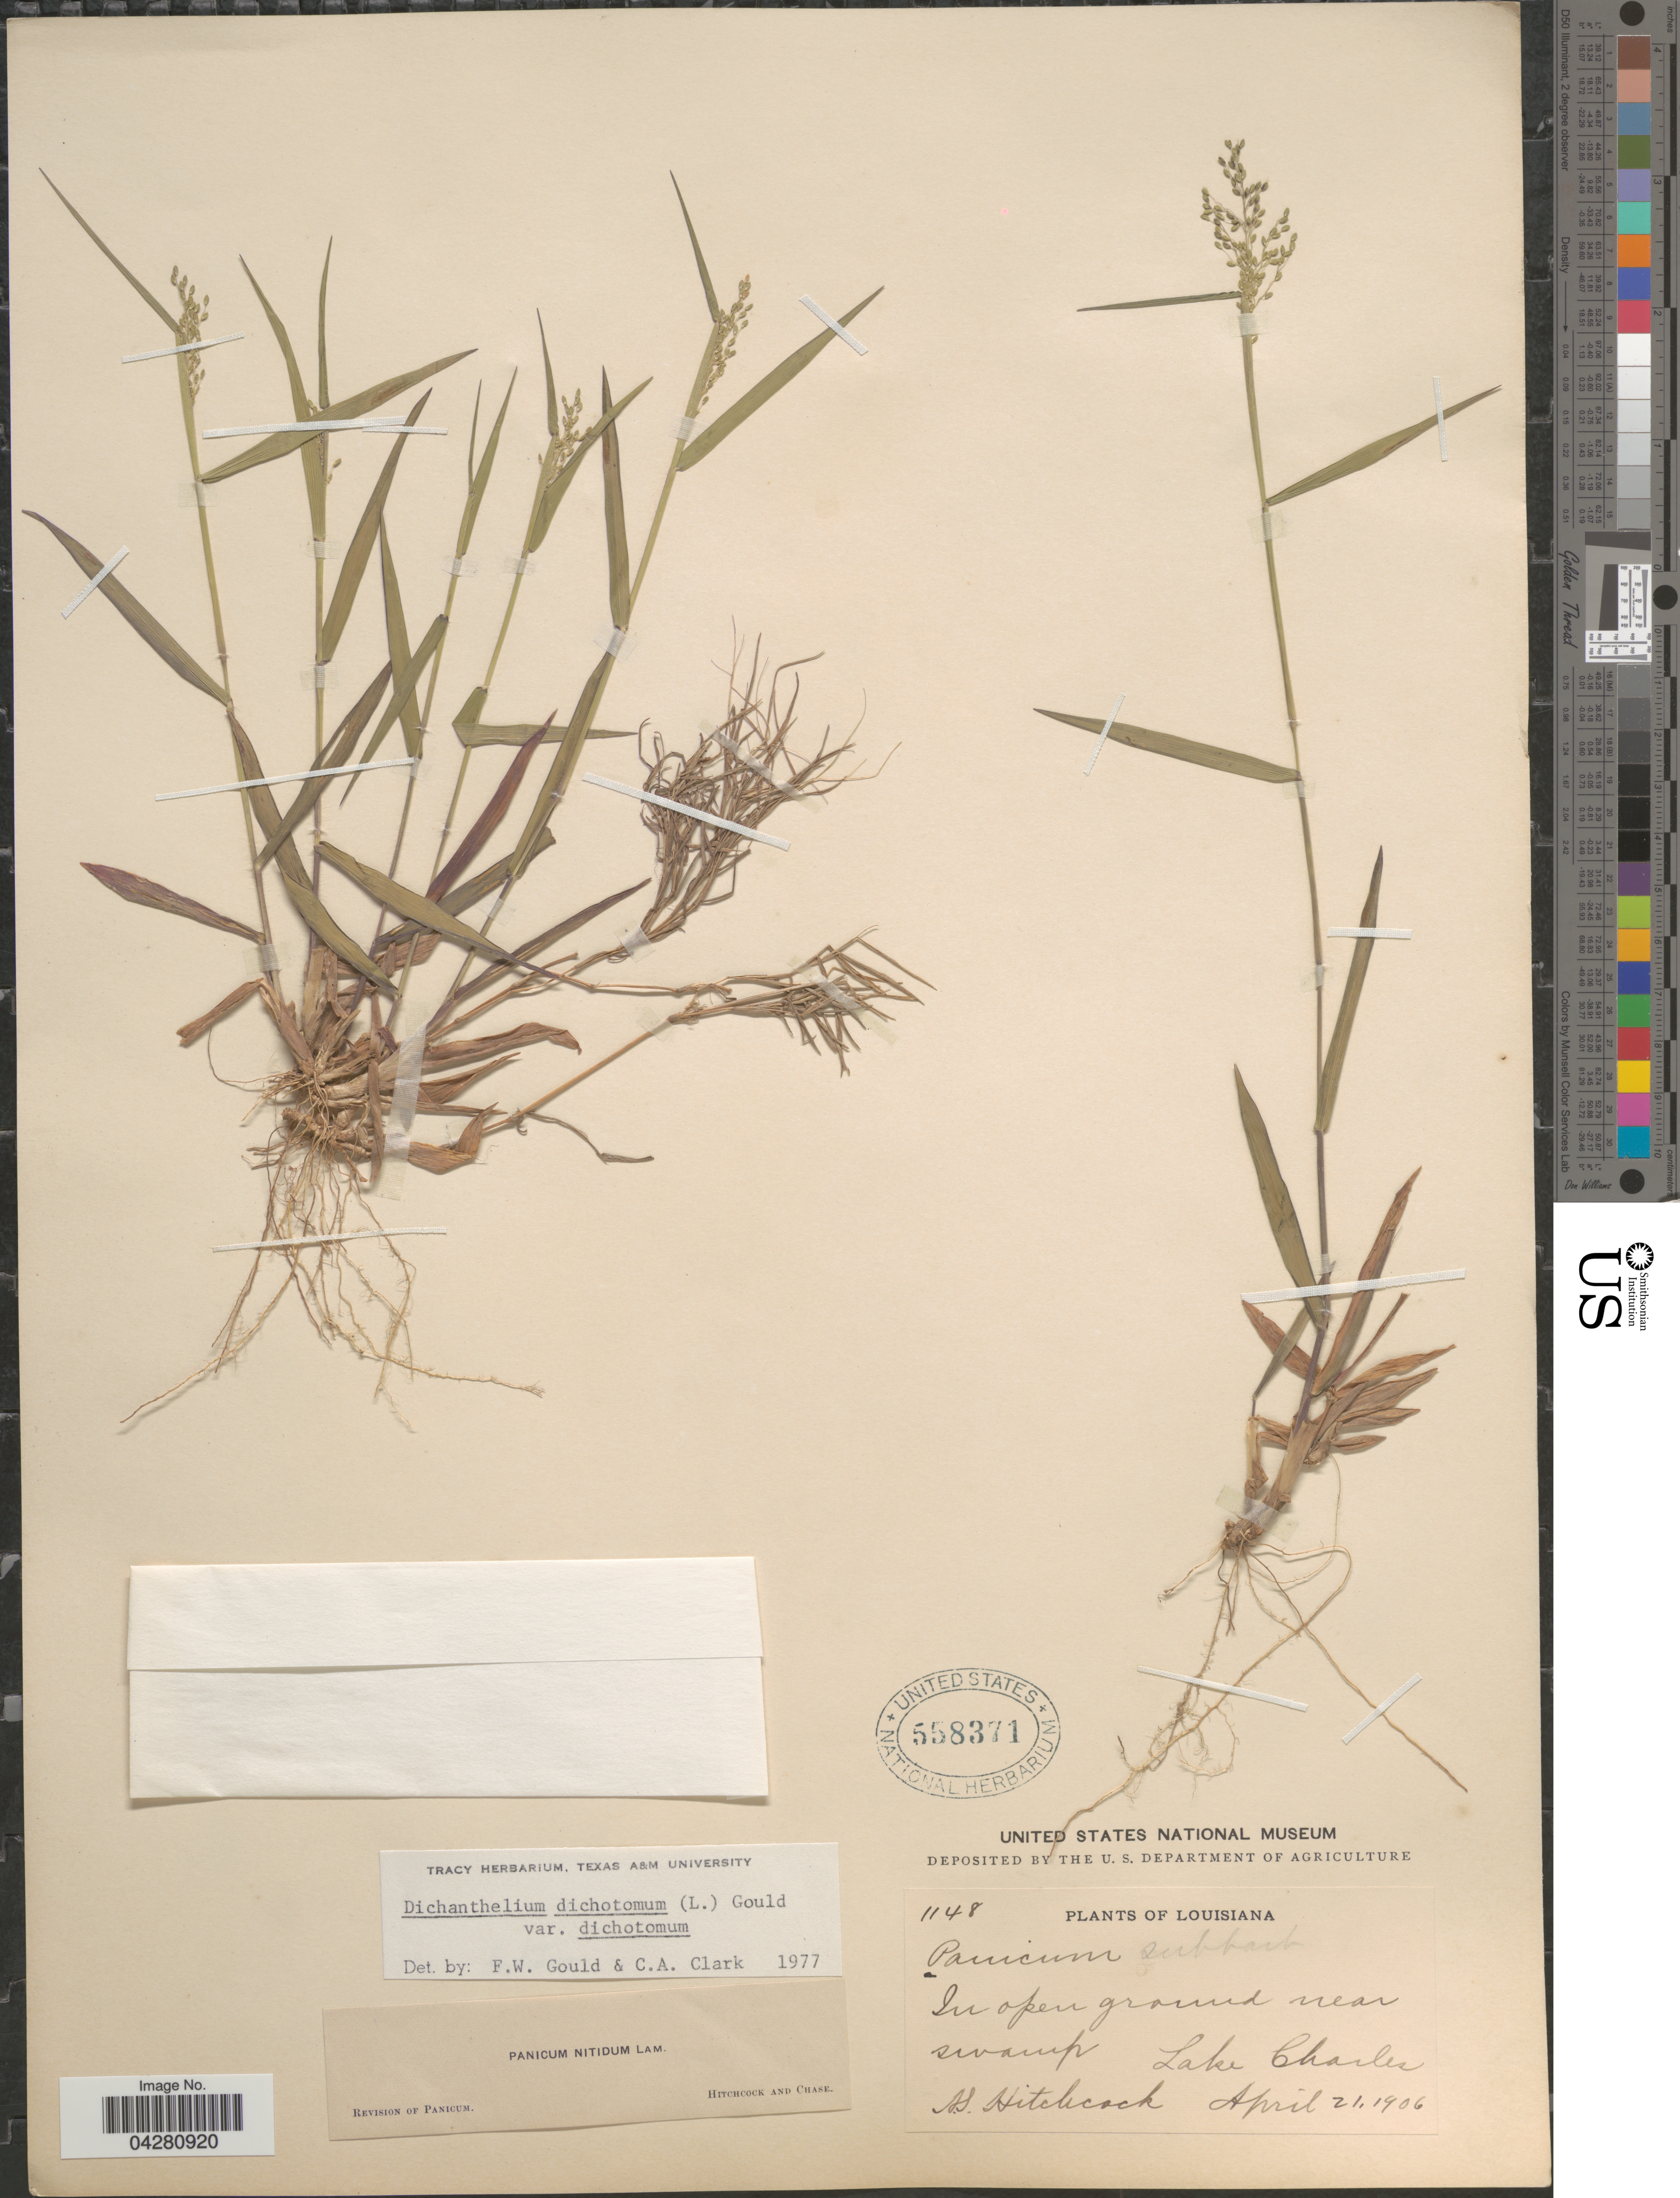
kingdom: Plantae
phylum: Tracheophyta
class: Liliopsida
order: Poales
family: Poaceae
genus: Dichanthelium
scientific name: Dichanthelium dichotomum var. dichotomum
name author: (L.) Gould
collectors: A. S. Hitchcock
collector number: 1148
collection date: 1906-04-21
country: United States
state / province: Louisiana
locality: In open ground near swamp. Lake Charles.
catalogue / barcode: US 558371